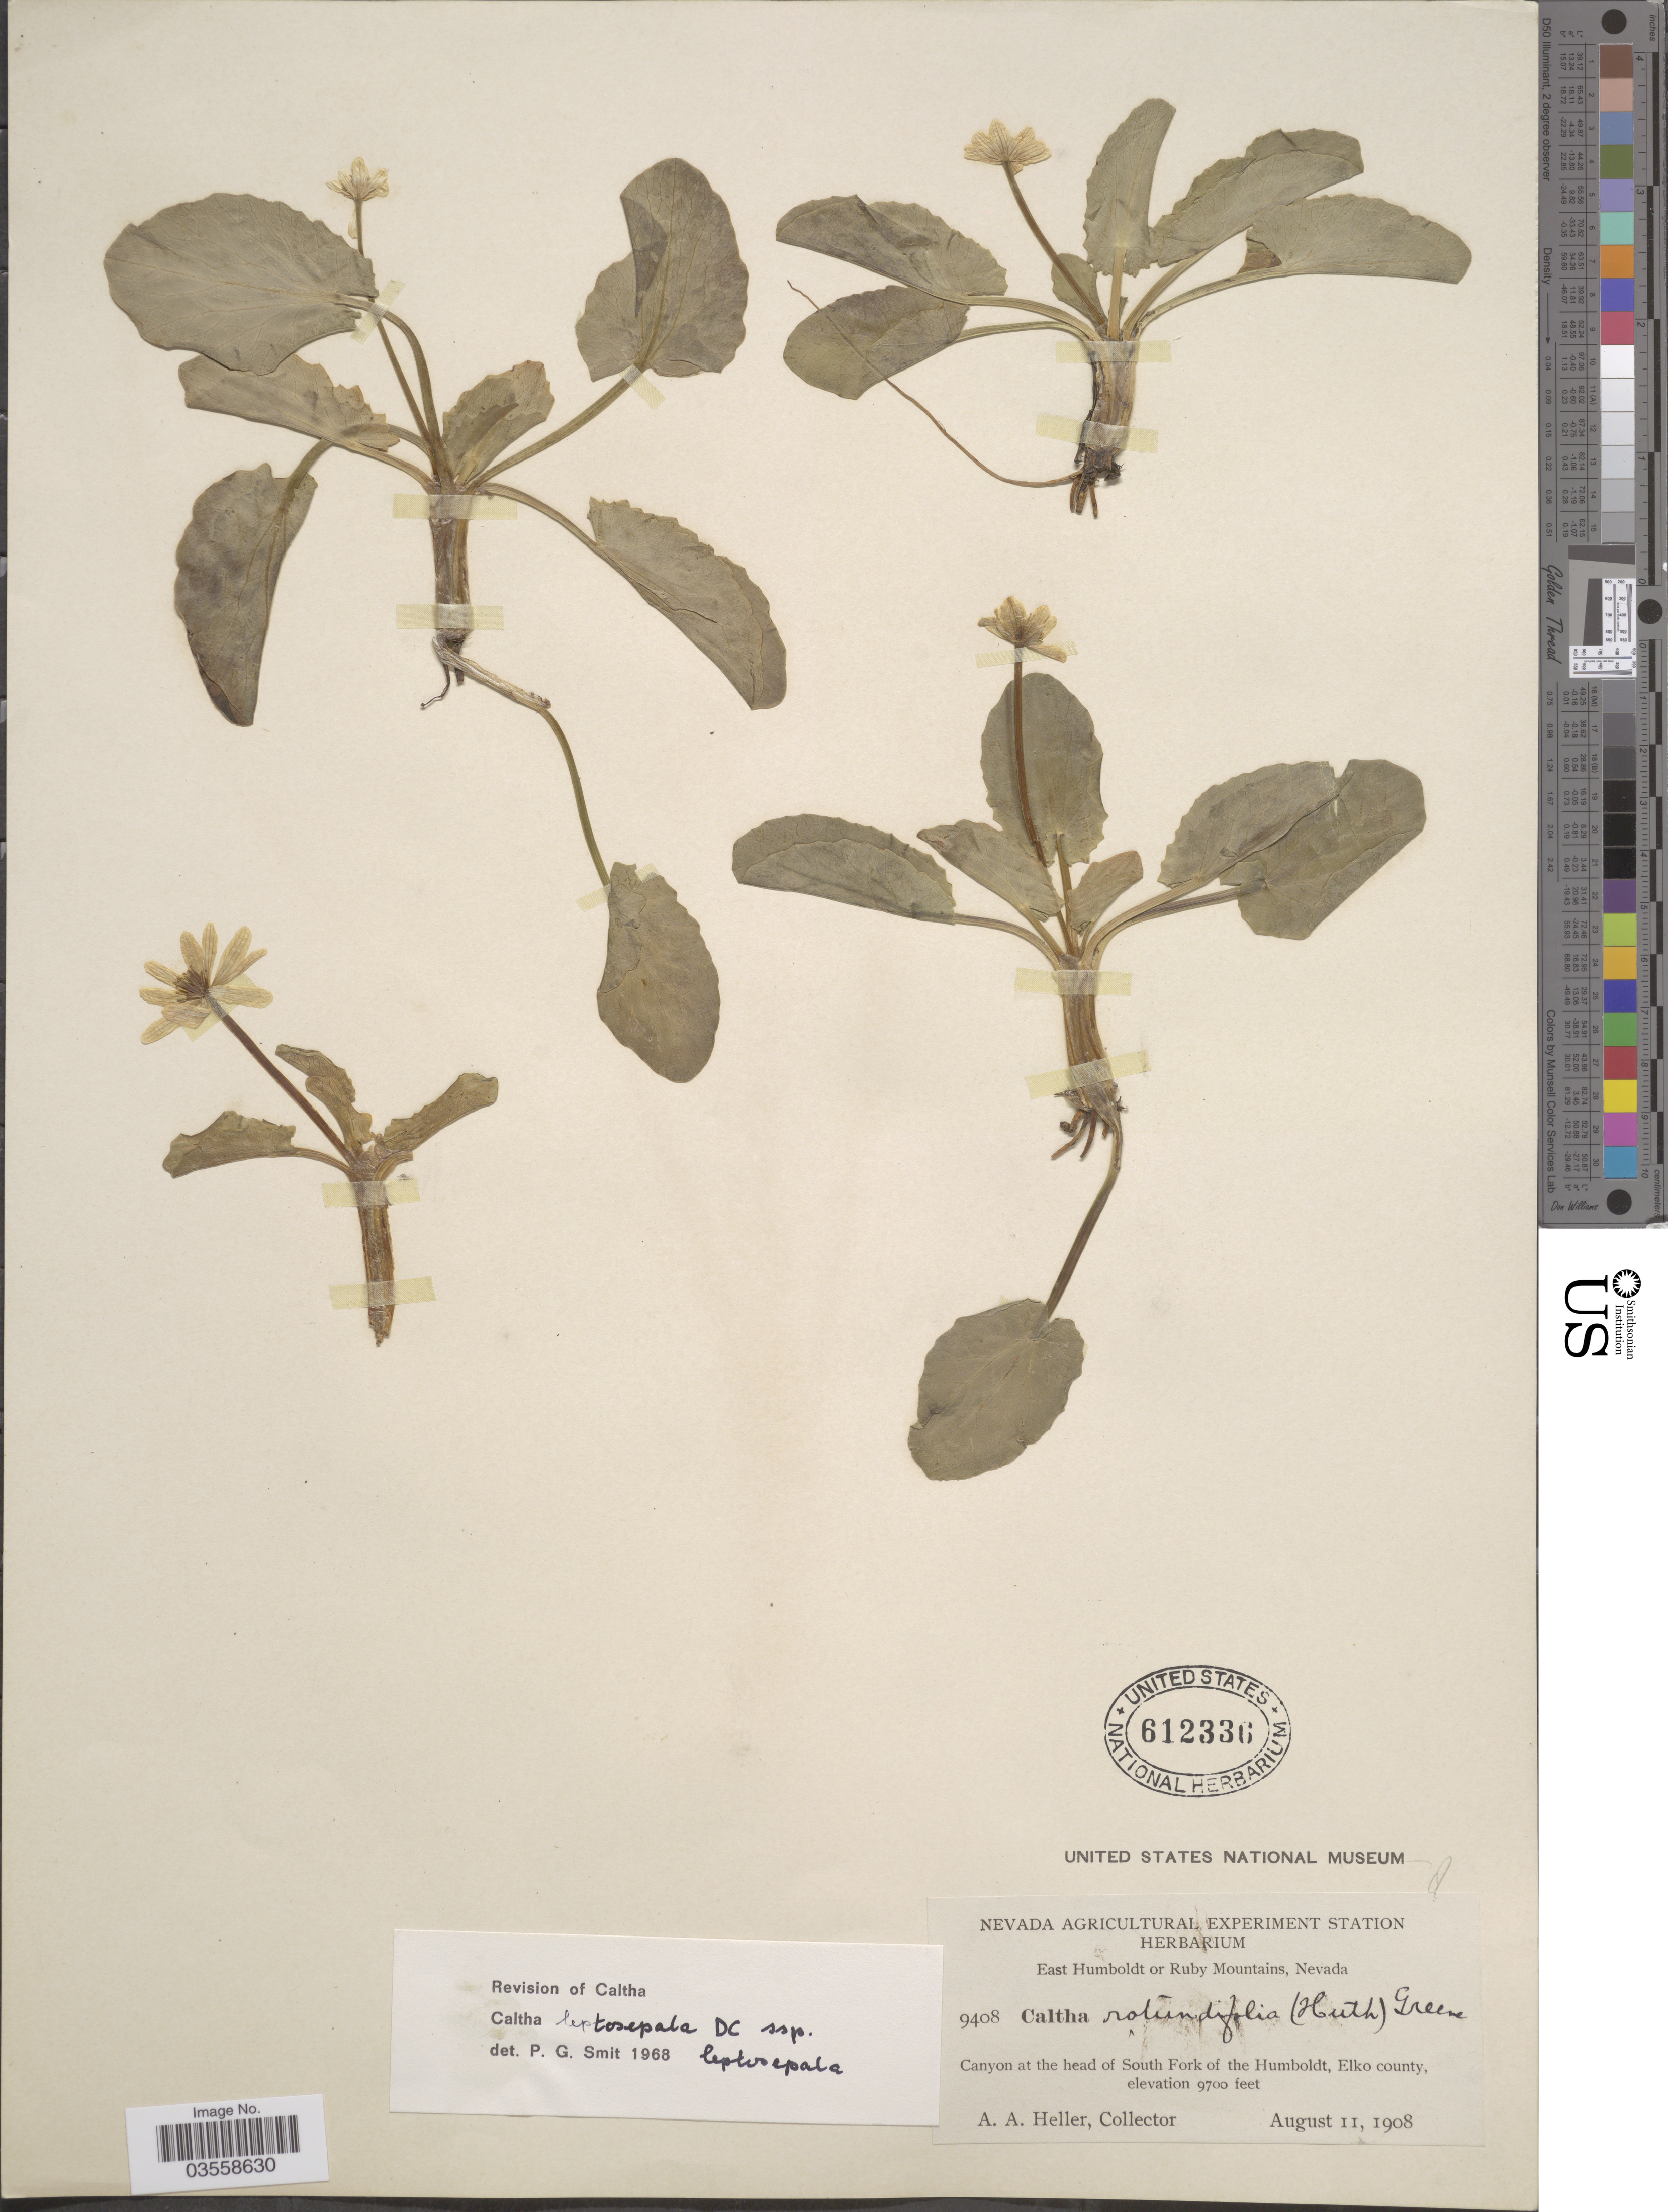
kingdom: Plantae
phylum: Tracheophyta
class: Magnoliopsida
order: Ranunculales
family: Ranunculaceae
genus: Caltha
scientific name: Caltha leptosepala subsp. leptosepala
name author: DC.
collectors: A. A. Heller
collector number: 9408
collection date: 1908-08-11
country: United States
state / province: Nevada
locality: East Humboldt. Canyon at the head of South Fork of the Humboldt, Elko county.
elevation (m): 2957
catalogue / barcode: US 612336